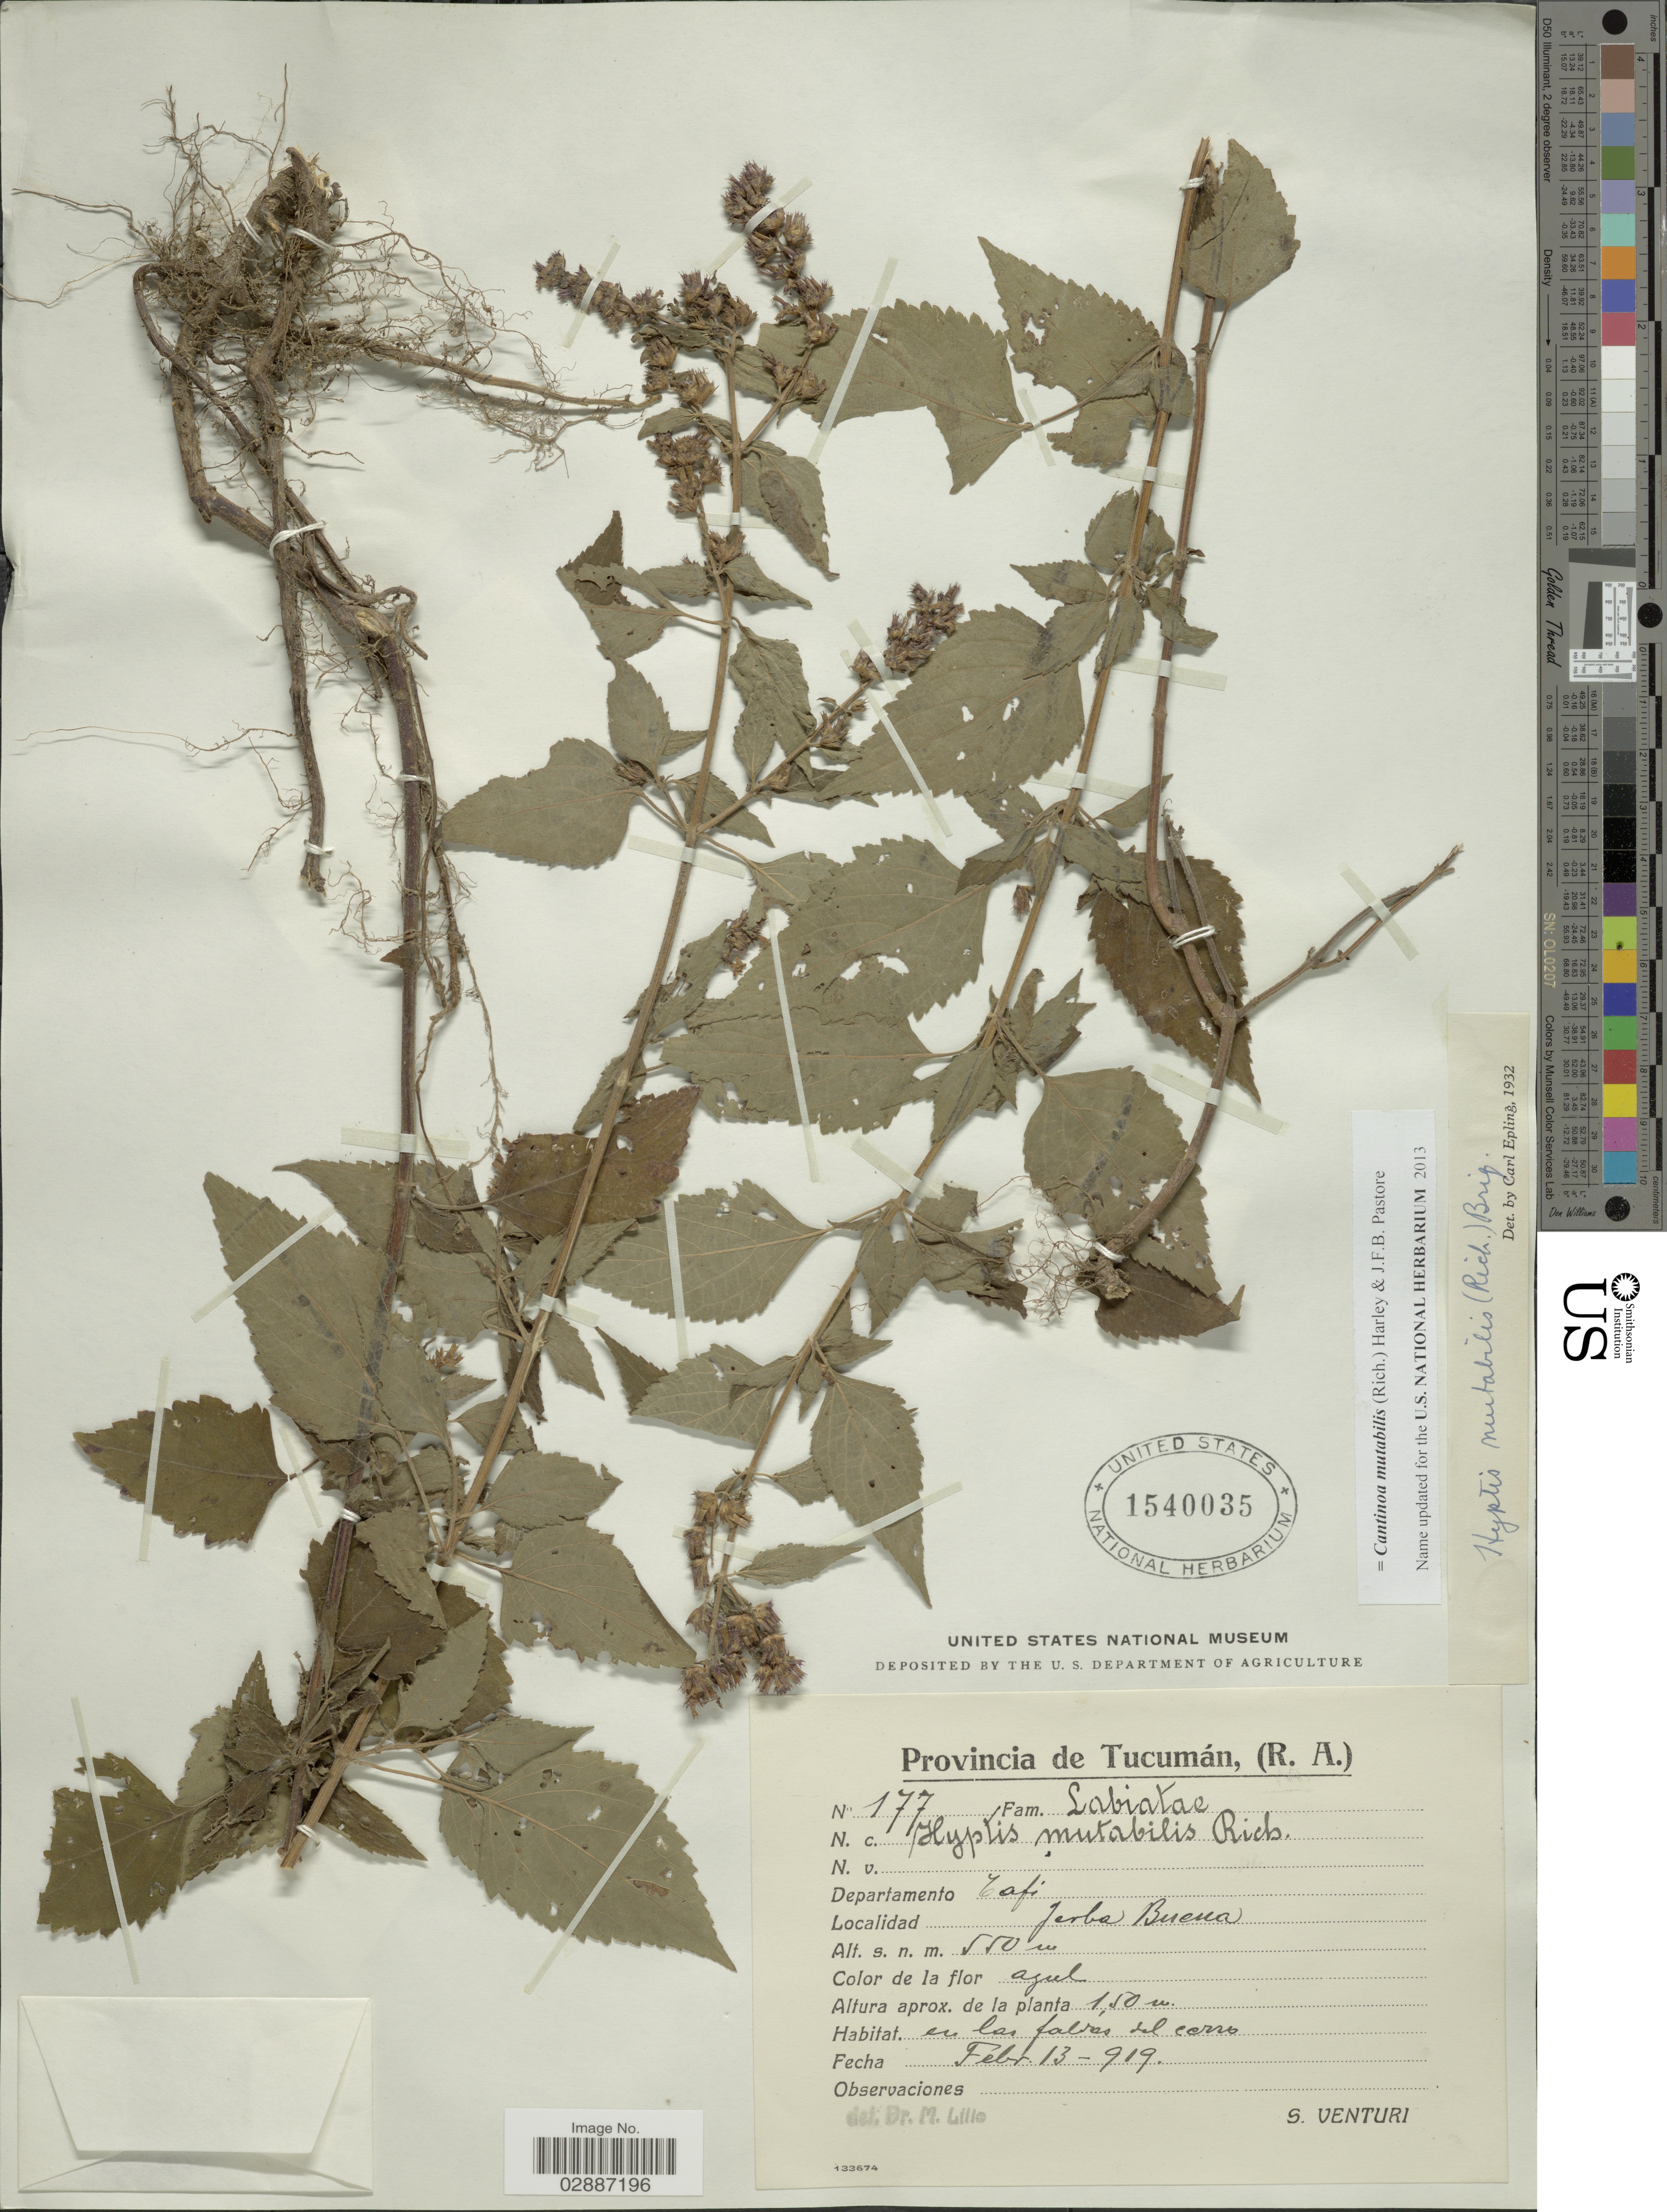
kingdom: Plantae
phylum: Tracheophyta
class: Magnoliopsida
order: Lamiales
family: Lamiaceae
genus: Cantinoa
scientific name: Cantinoa mutabilis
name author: (Epling) Harley & J.F.B. Pastore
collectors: S. Venturi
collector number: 177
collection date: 1919-02-13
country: Argentina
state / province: Tucuman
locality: Departamento Tafi. Jerba Buena.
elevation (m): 550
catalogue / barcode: US 1540035